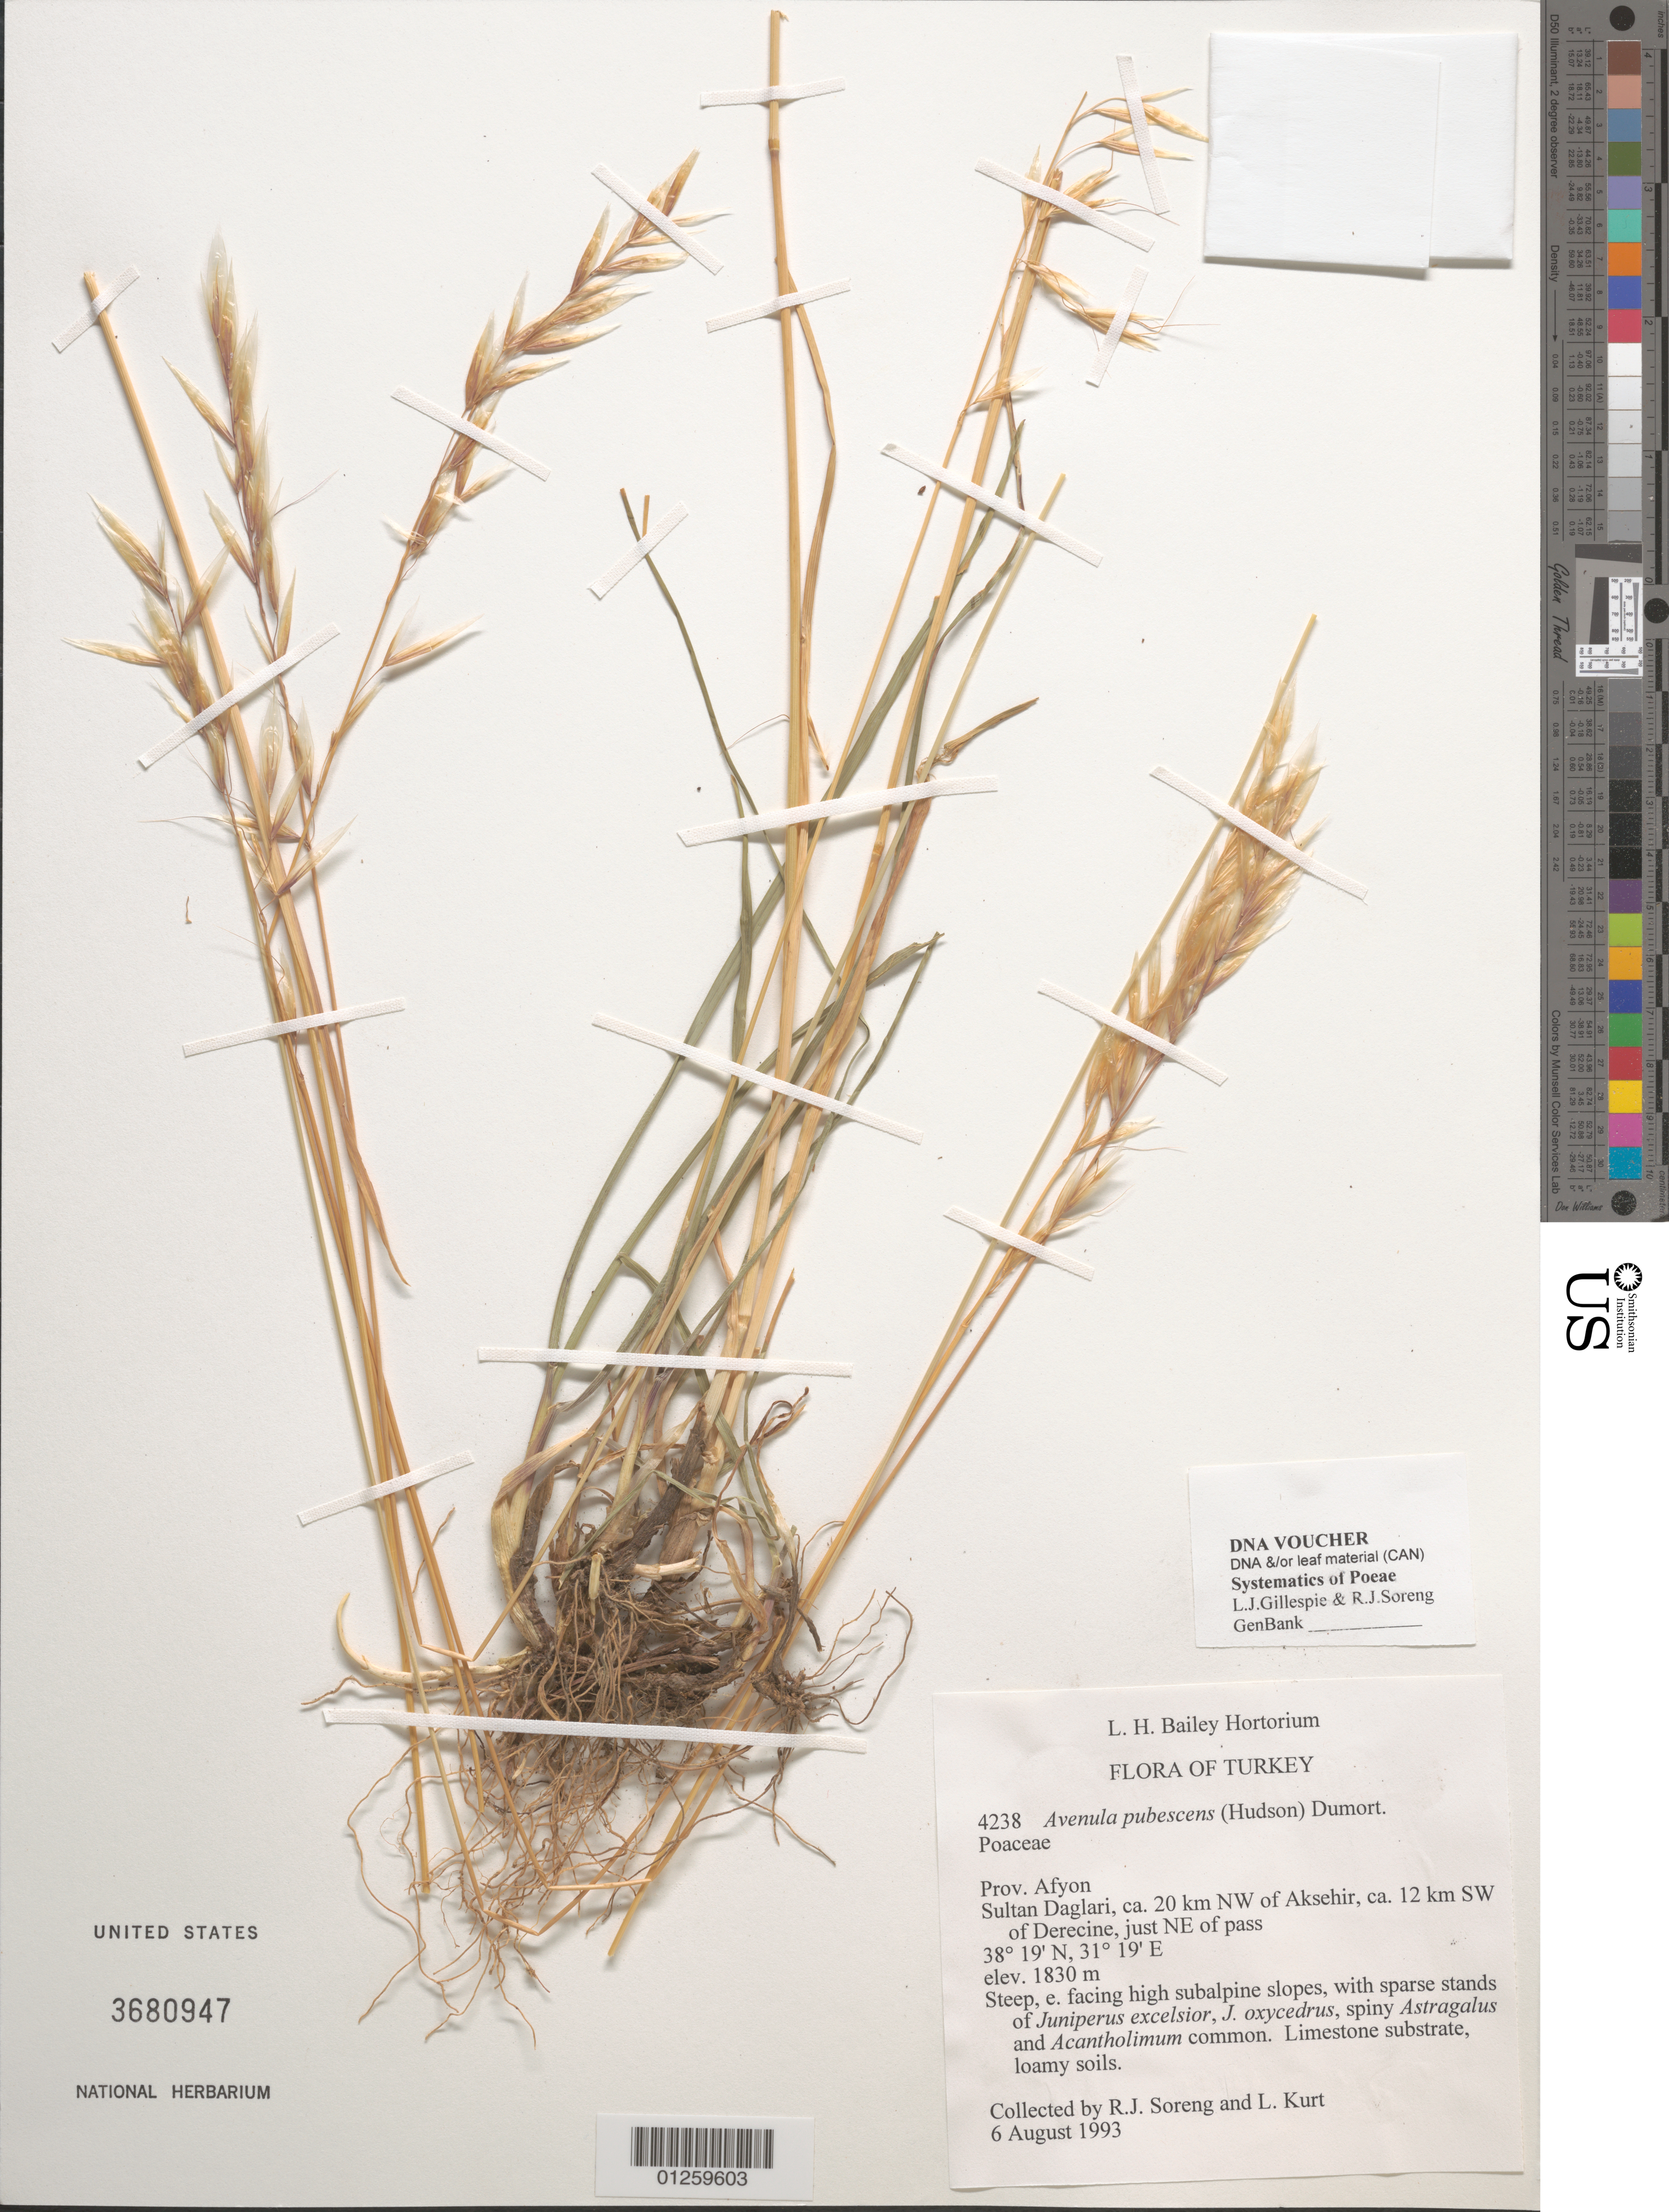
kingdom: Plantae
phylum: Tracheophyta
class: Liliopsida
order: Poales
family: Poaceae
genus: Avenula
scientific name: Avenula pubescens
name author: (Huds.) Dumort.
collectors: R. J. Soreng & L. Kurt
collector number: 4238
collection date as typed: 06 Aug 1993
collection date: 1993-08-06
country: Turkey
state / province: Afyonkarahisar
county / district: Sultandagi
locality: Sultandagi, S of hyw 300, N slope of Hacialabaz Dagi, above Aksehir Golu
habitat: Rocky limstone slopes, Juniperus excelcior, J. oxycedrus, near pass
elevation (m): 1830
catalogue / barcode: US 3680947